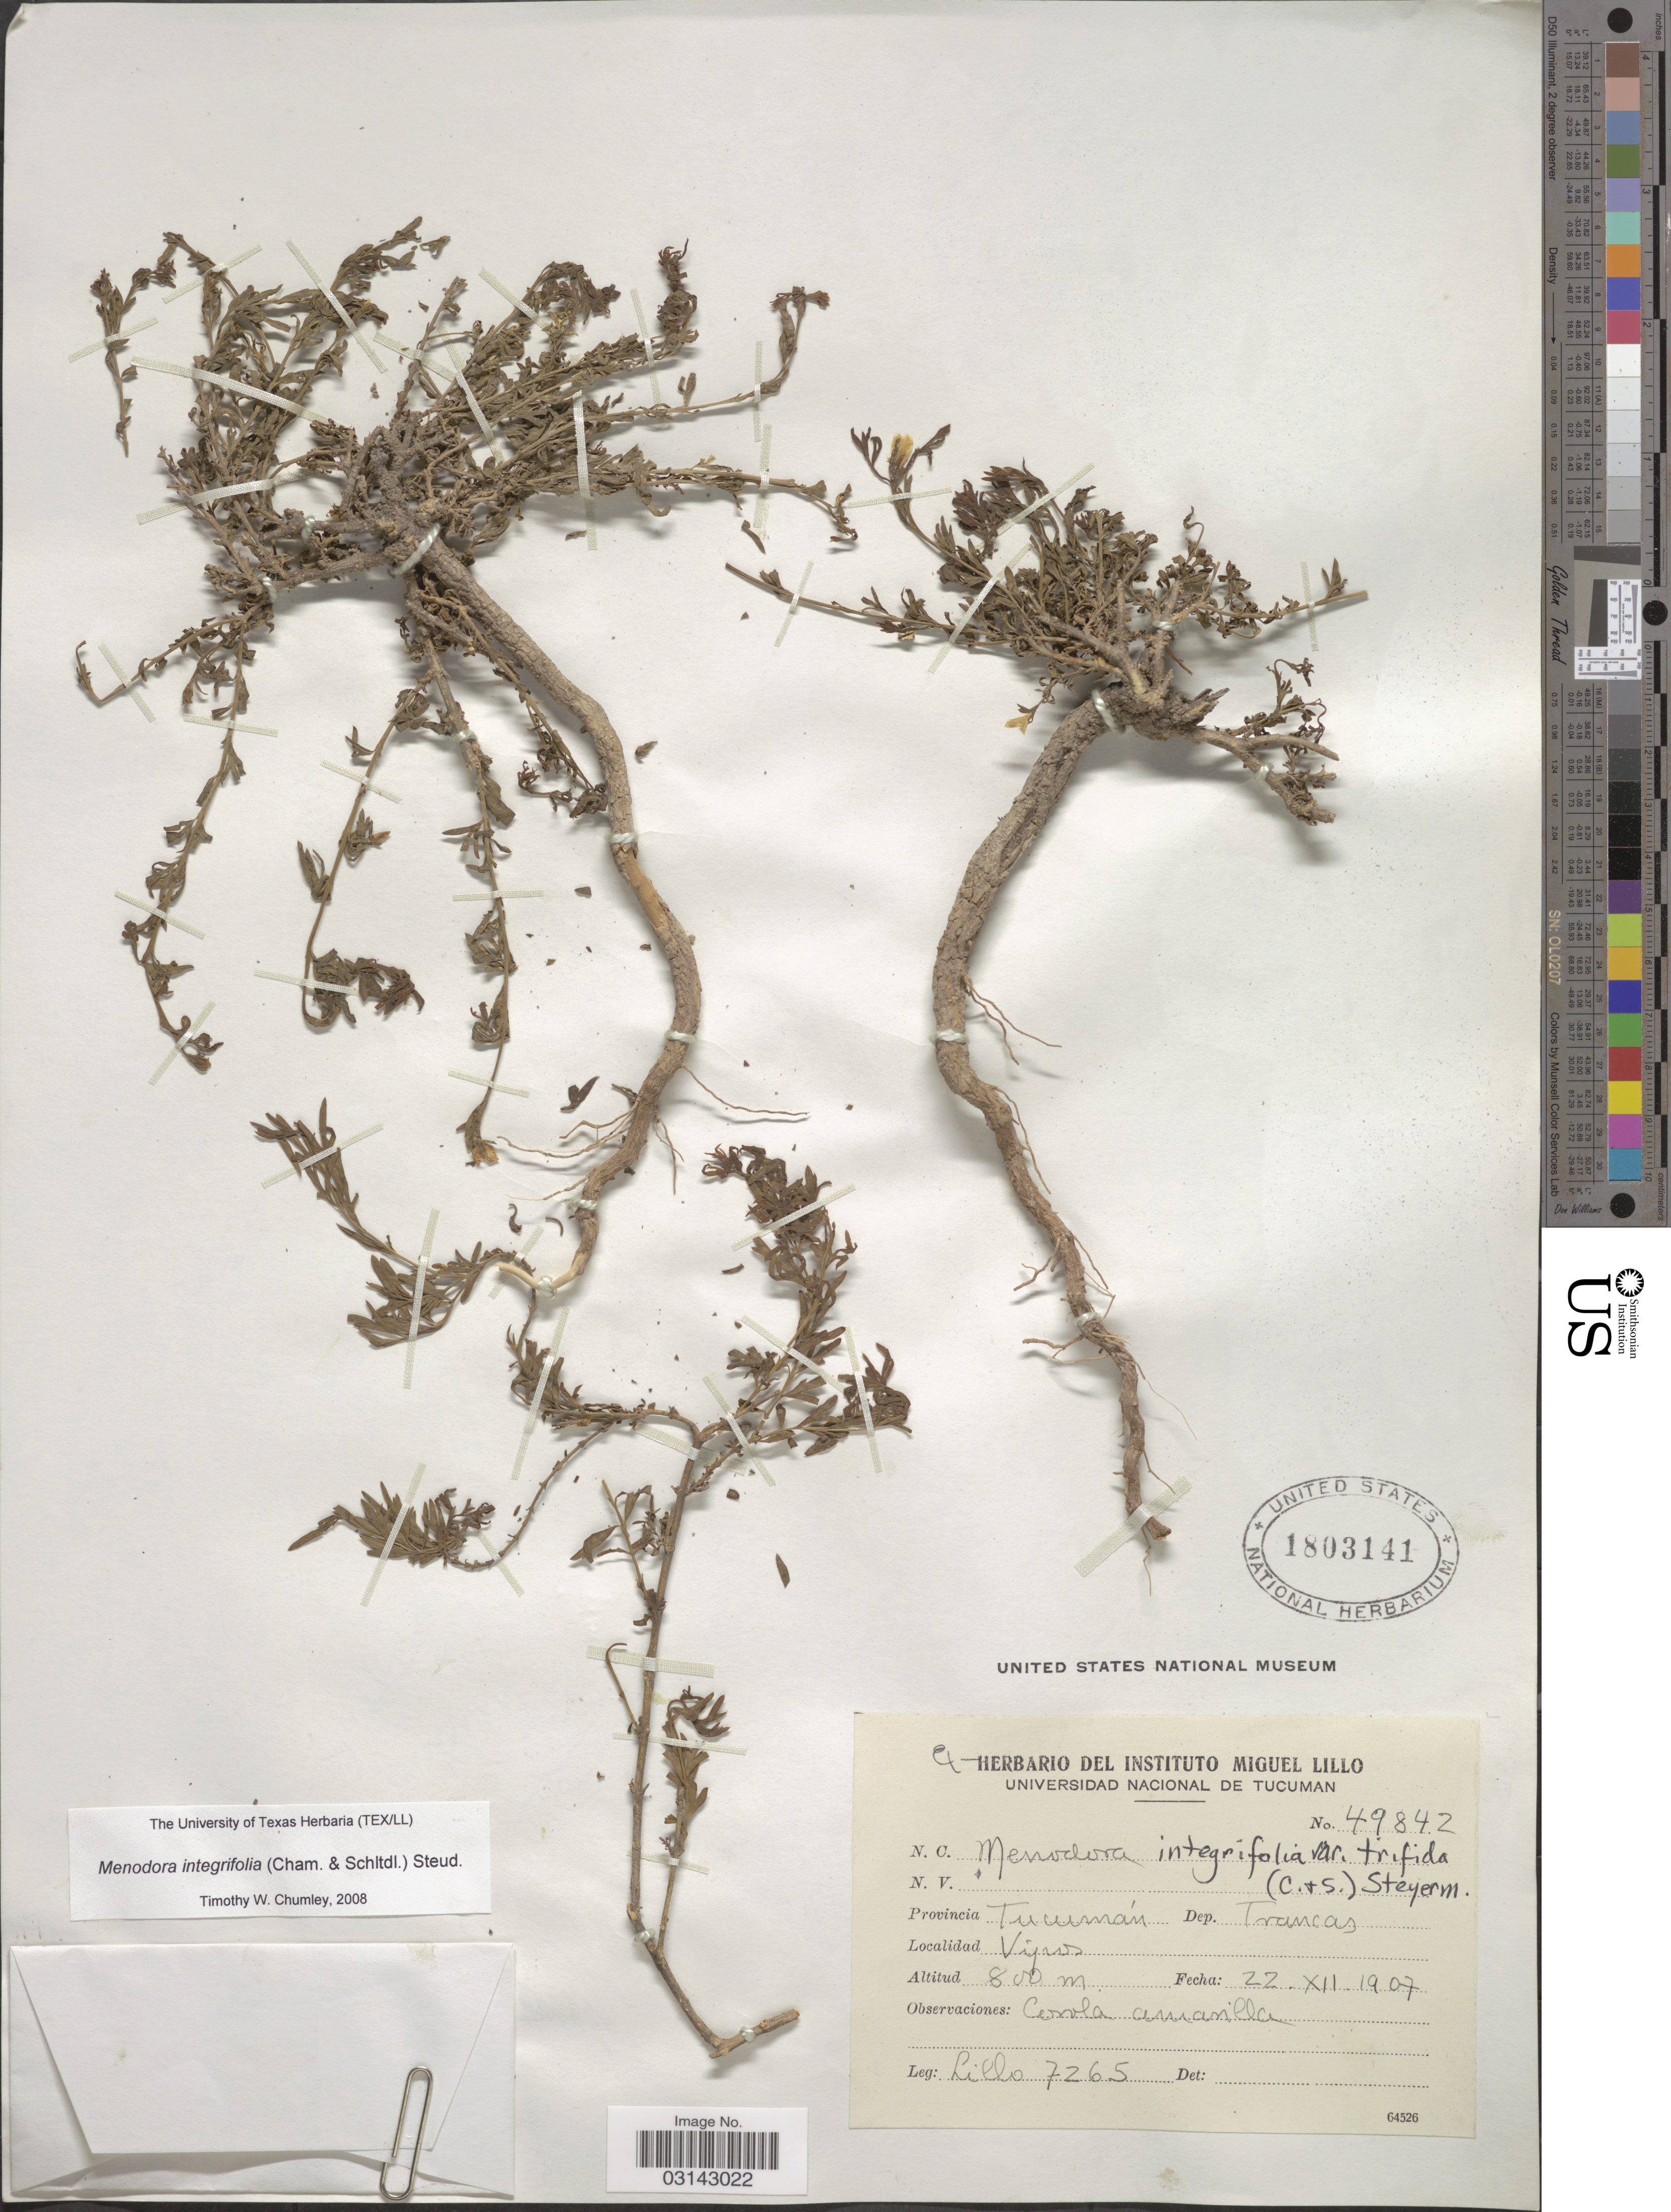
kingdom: Plantae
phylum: Tracheophyta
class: Magnoliopsida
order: Lamiales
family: Oleaceae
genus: Menodora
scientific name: Menodora integrifolia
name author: (Cham. & Schltdl.) Steud.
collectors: -. Lillo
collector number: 7265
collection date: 1907-12-22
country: Argentina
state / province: Tucuman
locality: Provincia Tucumán. Dep. Trancas. Vipos.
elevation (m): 800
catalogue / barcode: US 1803141